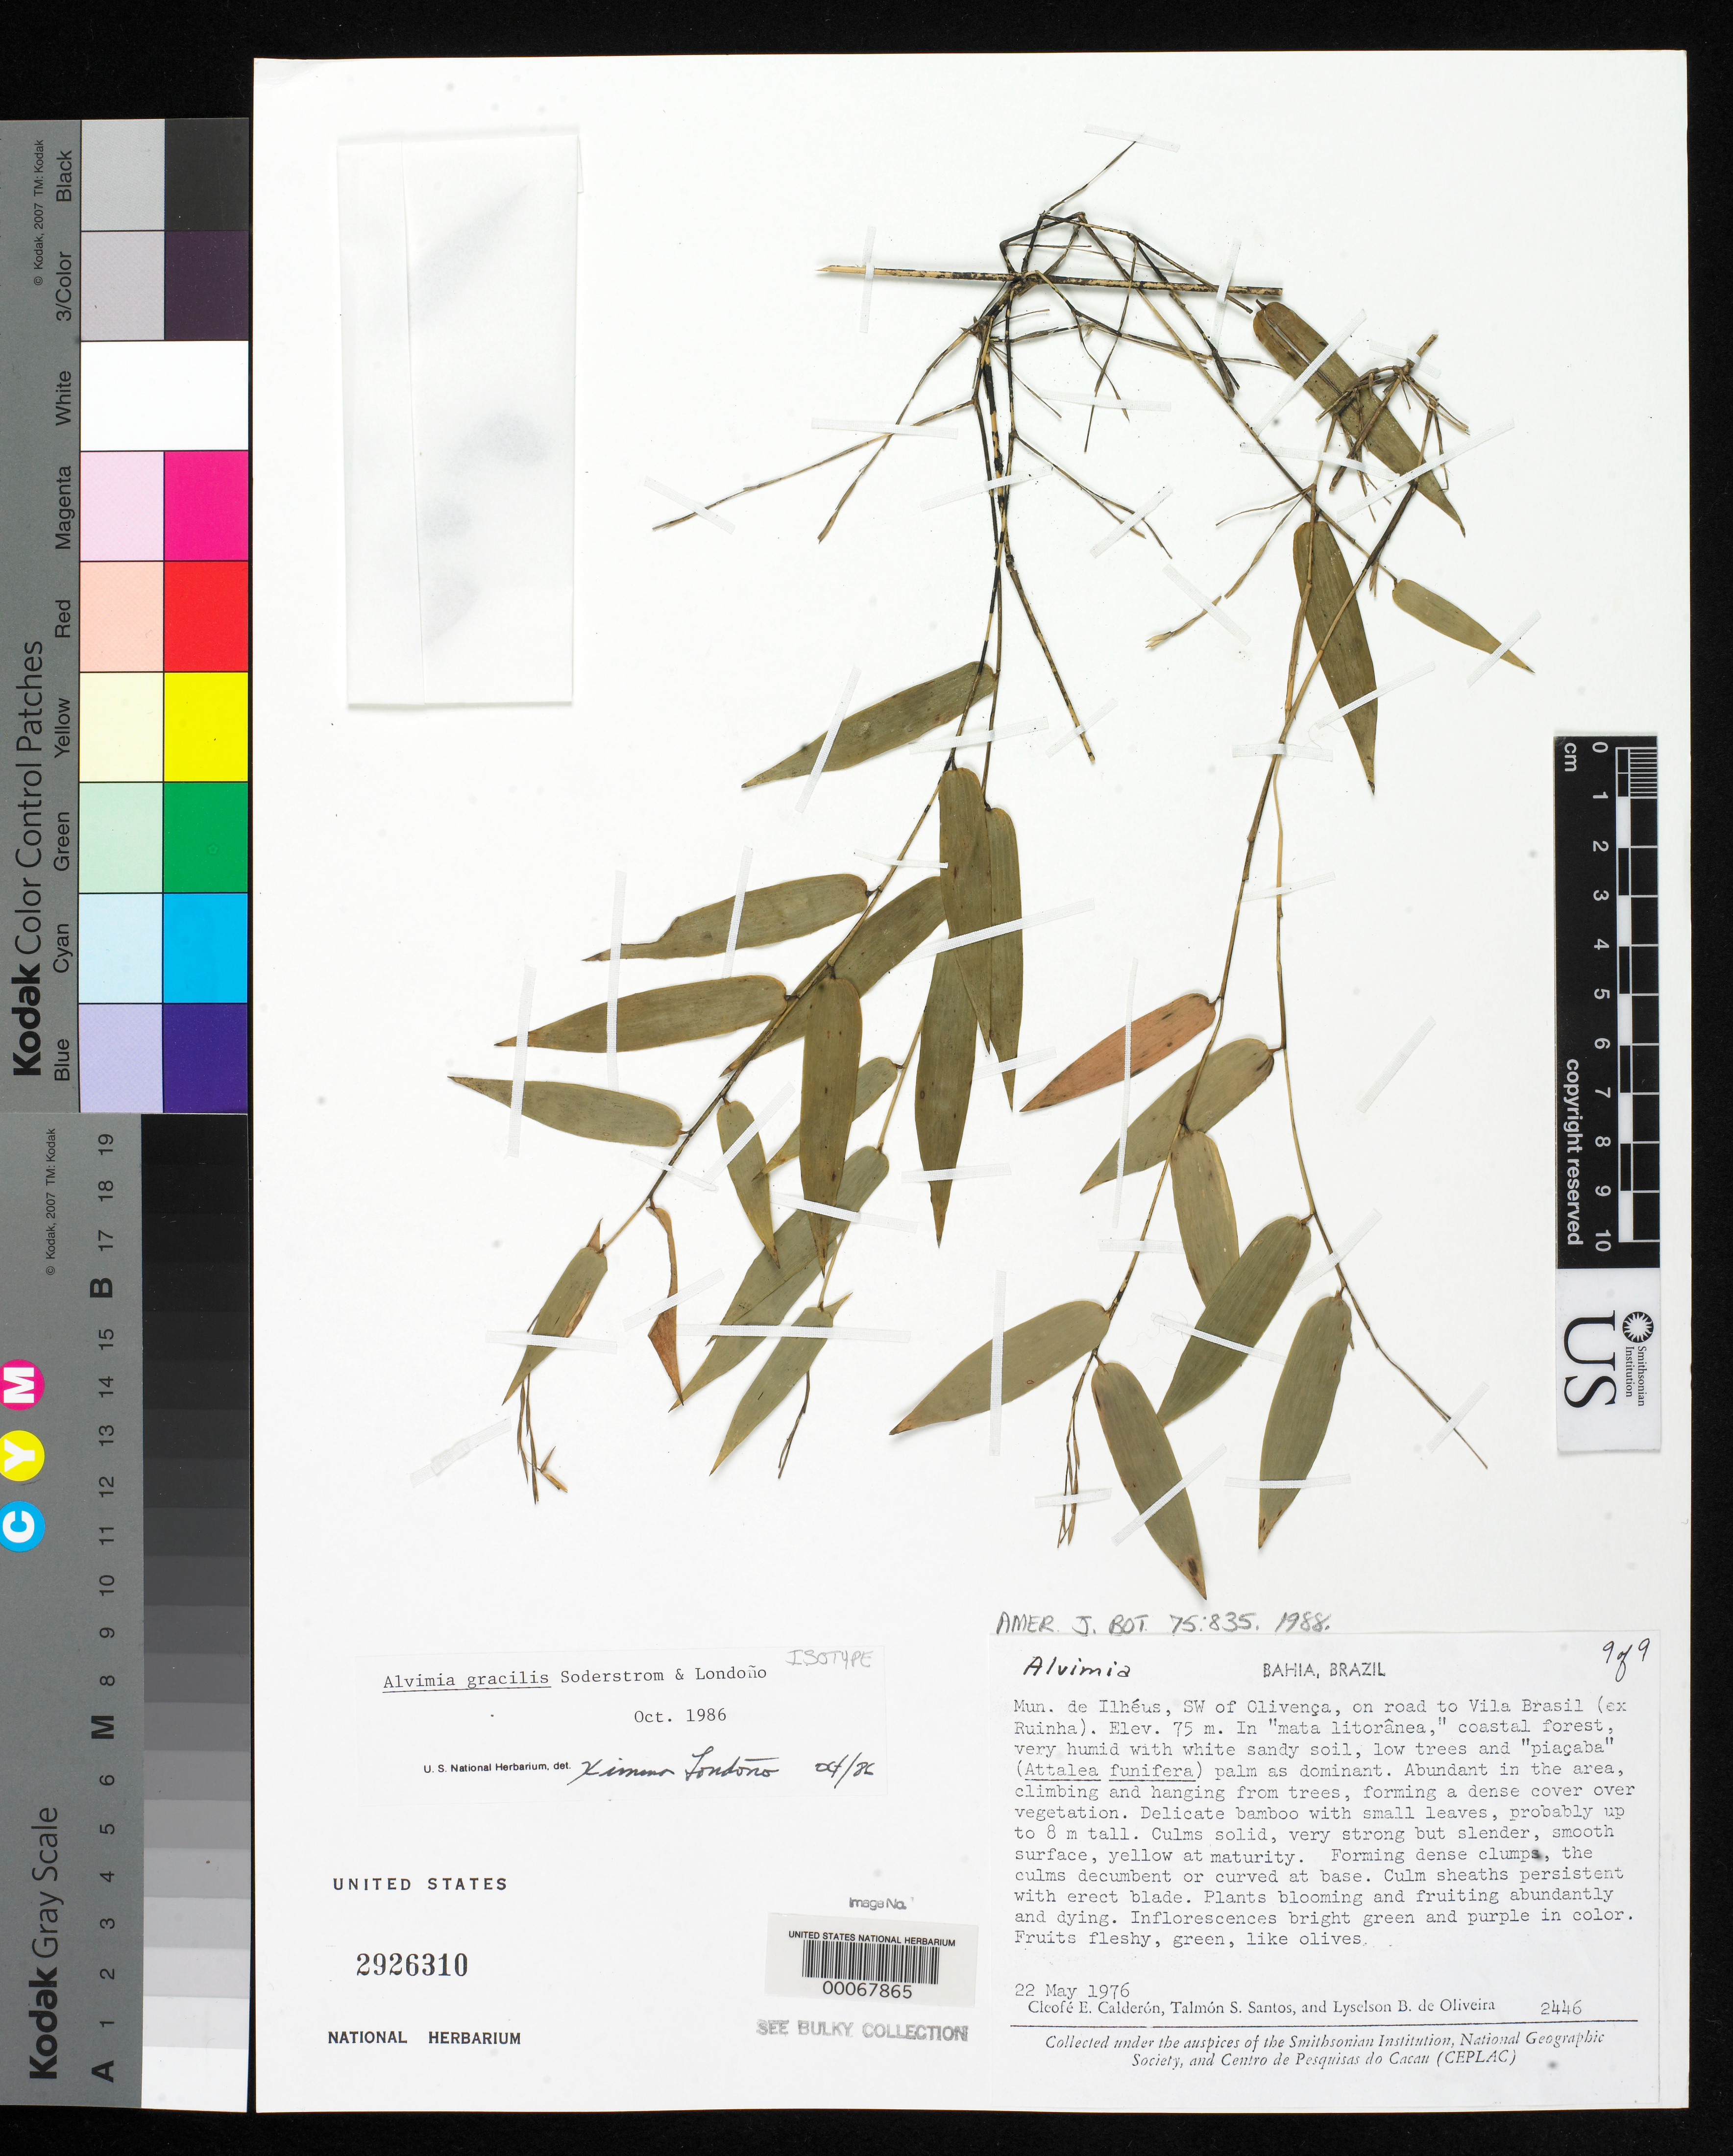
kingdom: Plantae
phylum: Tracheophyta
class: Liliopsida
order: Poales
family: Poaceae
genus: Alvimia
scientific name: Alvimia gracilis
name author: Soderstr. & Londoño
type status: Isotype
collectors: C. E. Calderón, T. S. Santos & L. de Oliveira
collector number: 2446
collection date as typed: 22 May 1976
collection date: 1976-05-22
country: Brazil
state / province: Bahia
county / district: Ilhéus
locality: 16 km SW of Olivenca on road to Vila Brasil.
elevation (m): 75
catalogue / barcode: US 2926310